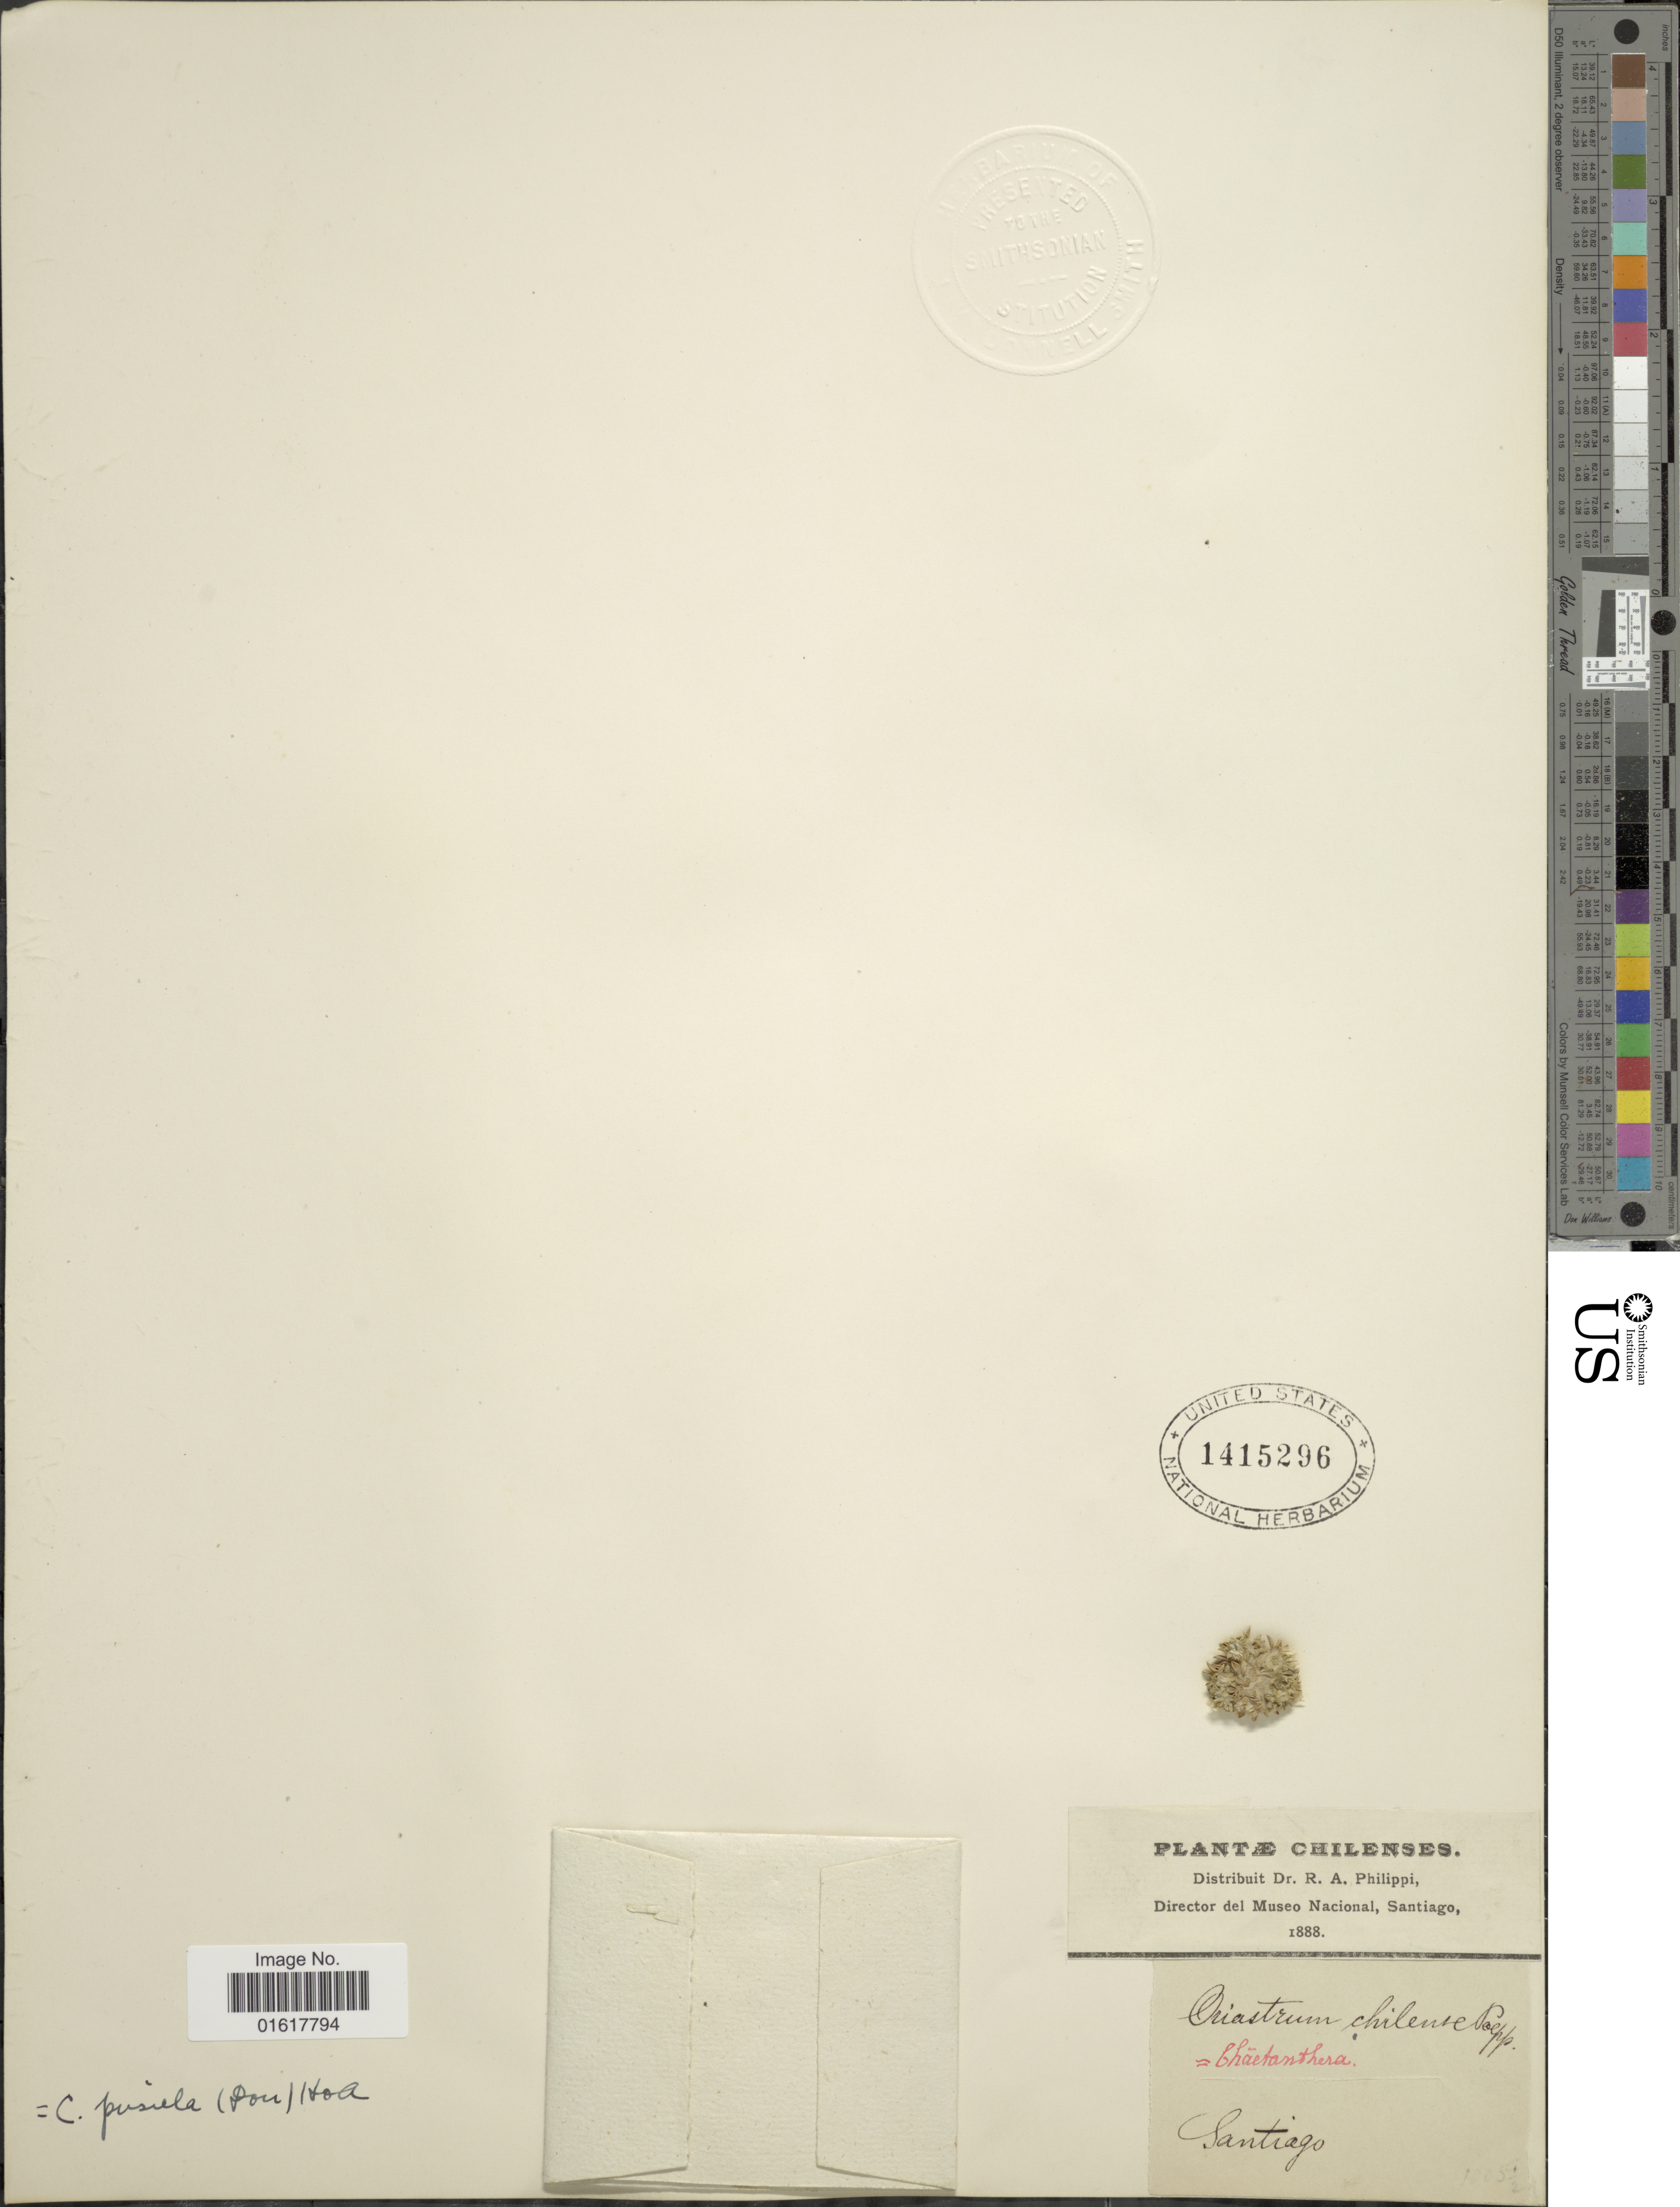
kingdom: Plantae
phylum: Tracheophyta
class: Magnoliopsida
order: Asterales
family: Asteraceae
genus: Chaetanthera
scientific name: Chaetanthera pusilla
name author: (D. Don) Hook. & Arn.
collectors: R. A. Philippi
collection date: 1888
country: Chile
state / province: Región Metropolitana (RM)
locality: Santiago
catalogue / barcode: US 1415296